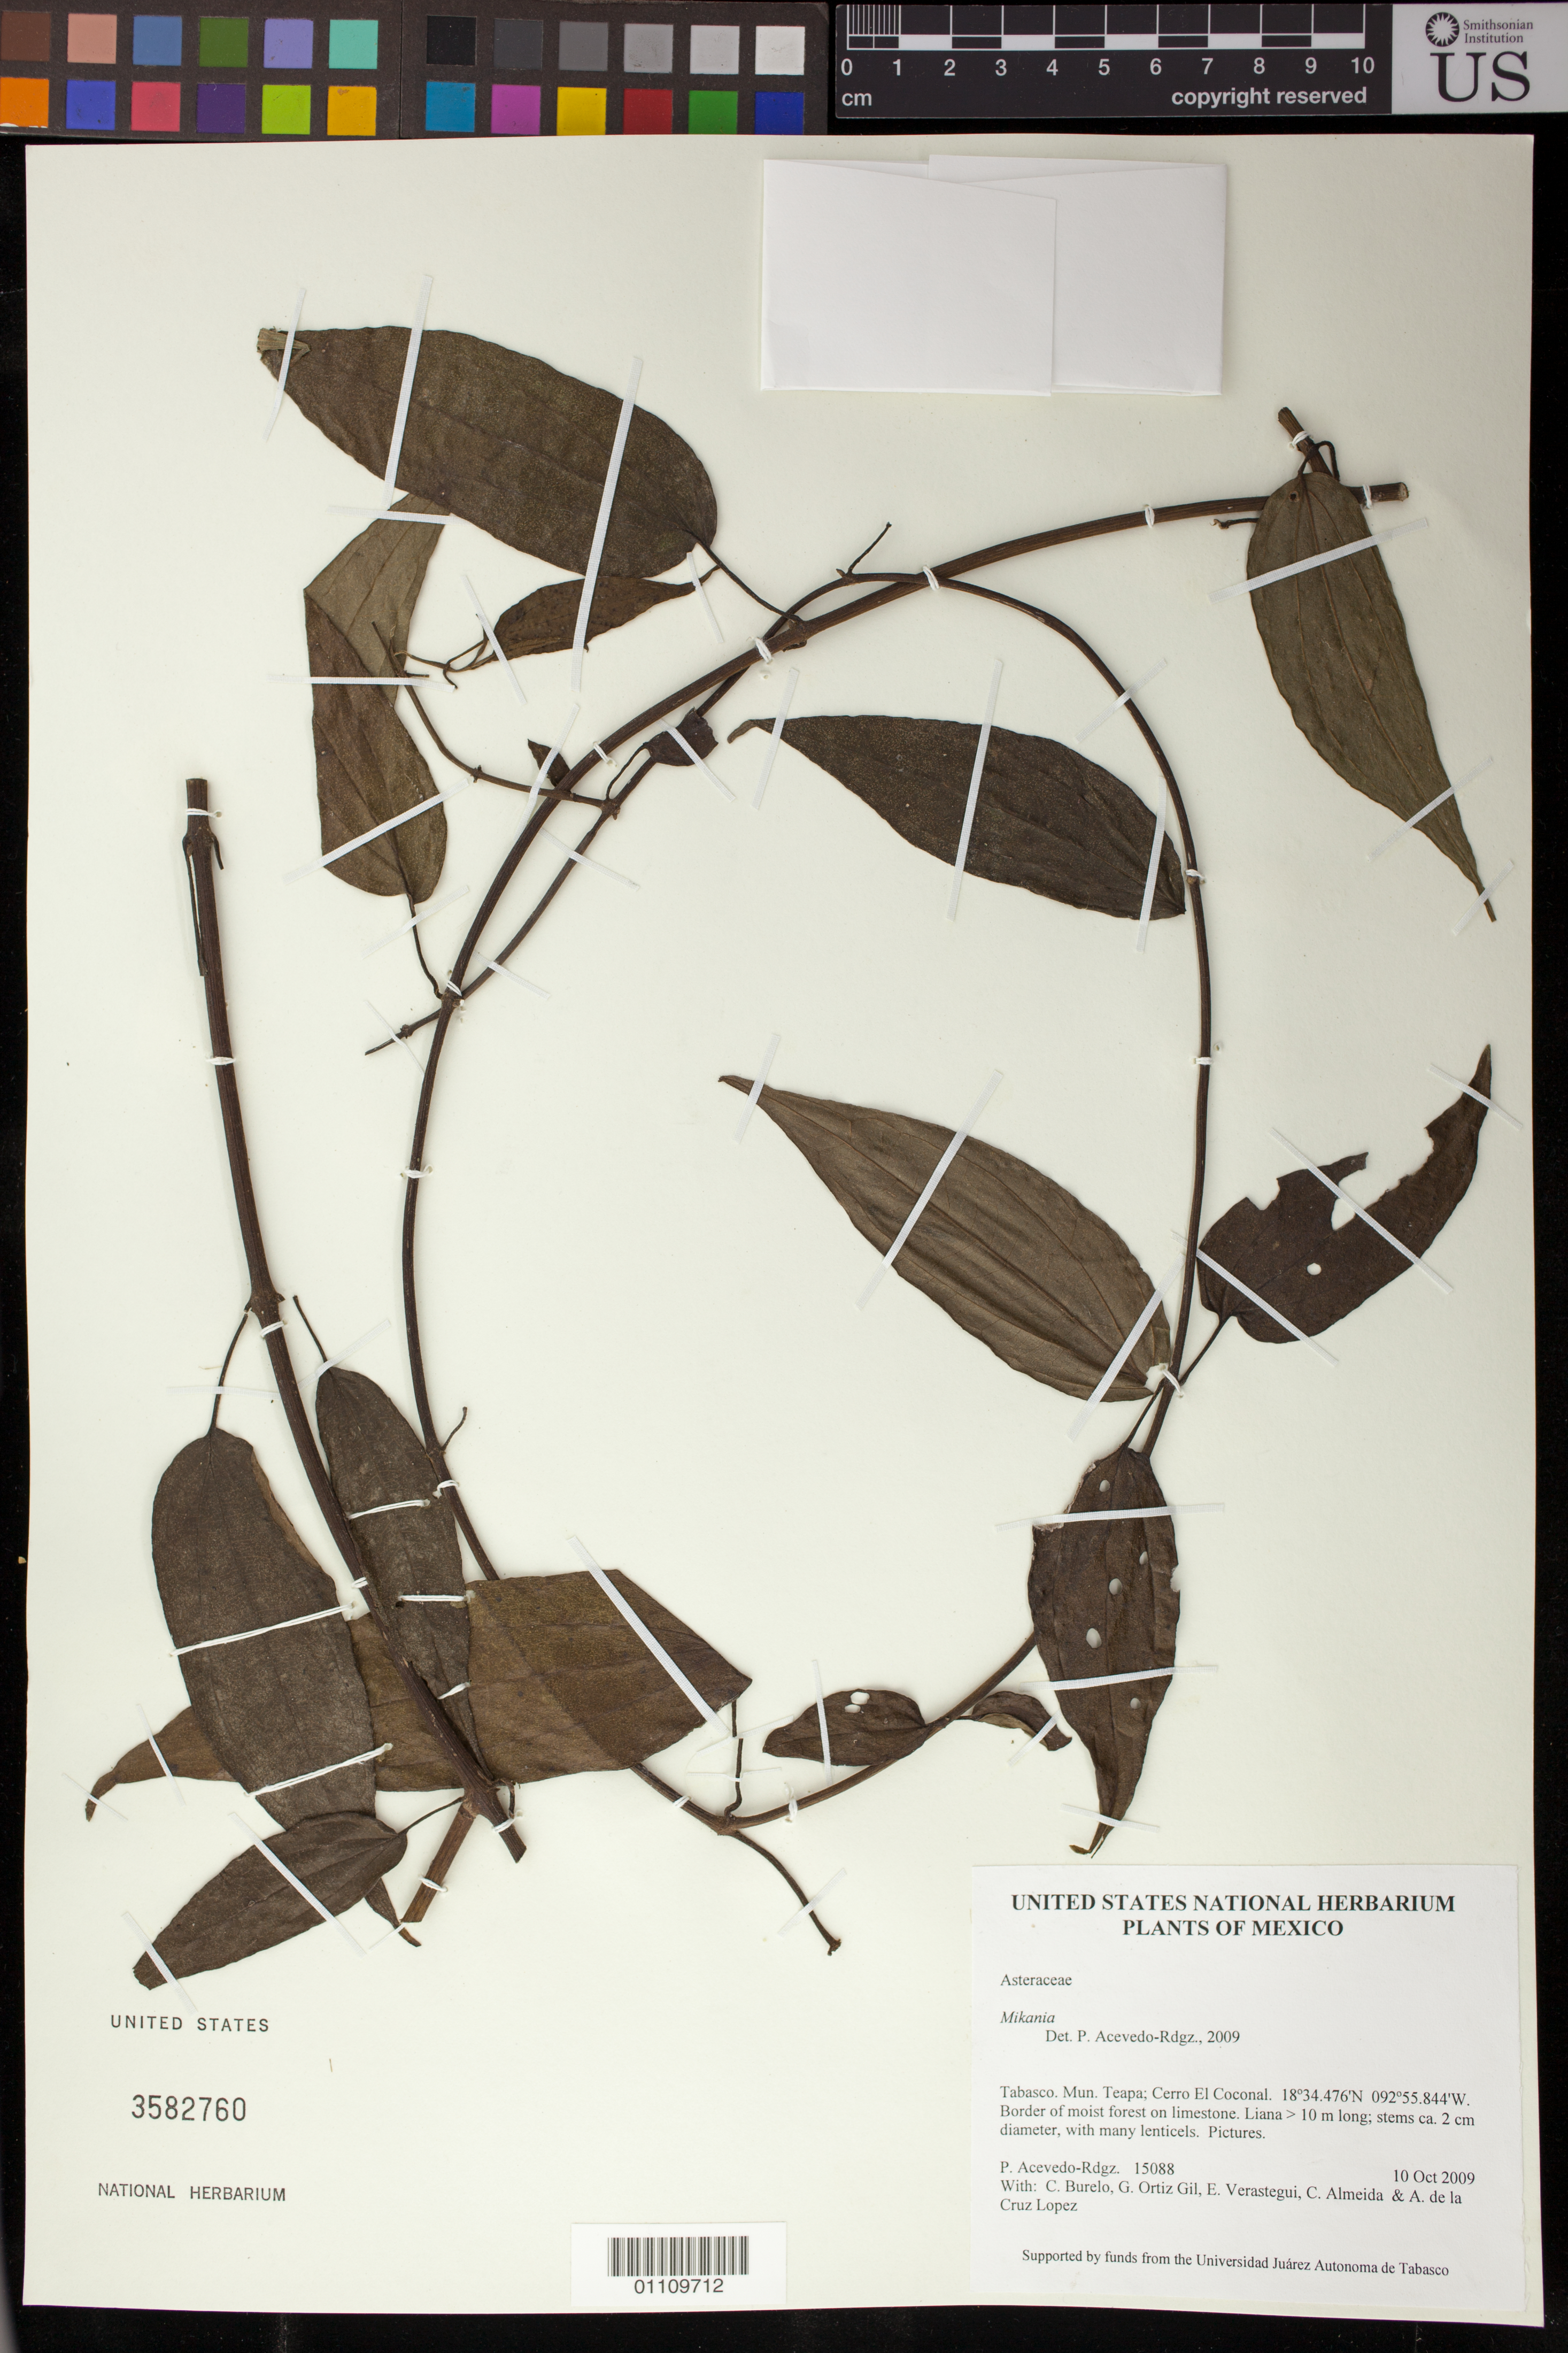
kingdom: Plantae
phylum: Tracheophyta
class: Magnoliopsida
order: Asterales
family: Asteraceae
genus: Mikania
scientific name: Mikania sp.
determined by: Acevedo-Rodríguez, P., (BOT), Smithsonian Institution - National Museum of Natural History (UNITED STATES)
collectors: P. Acevedo-Rodr., C. Burelo, G. Ortiz, E. Verastegui, C. Almeida & A. de la Cruz Lopez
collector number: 15088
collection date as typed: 10 Oct 2009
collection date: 2009-10-10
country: Mexico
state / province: Tabasco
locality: Mun. Teapa; Cerro El Coconal.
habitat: Border of moist forest on limestone.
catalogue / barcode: US 3582760